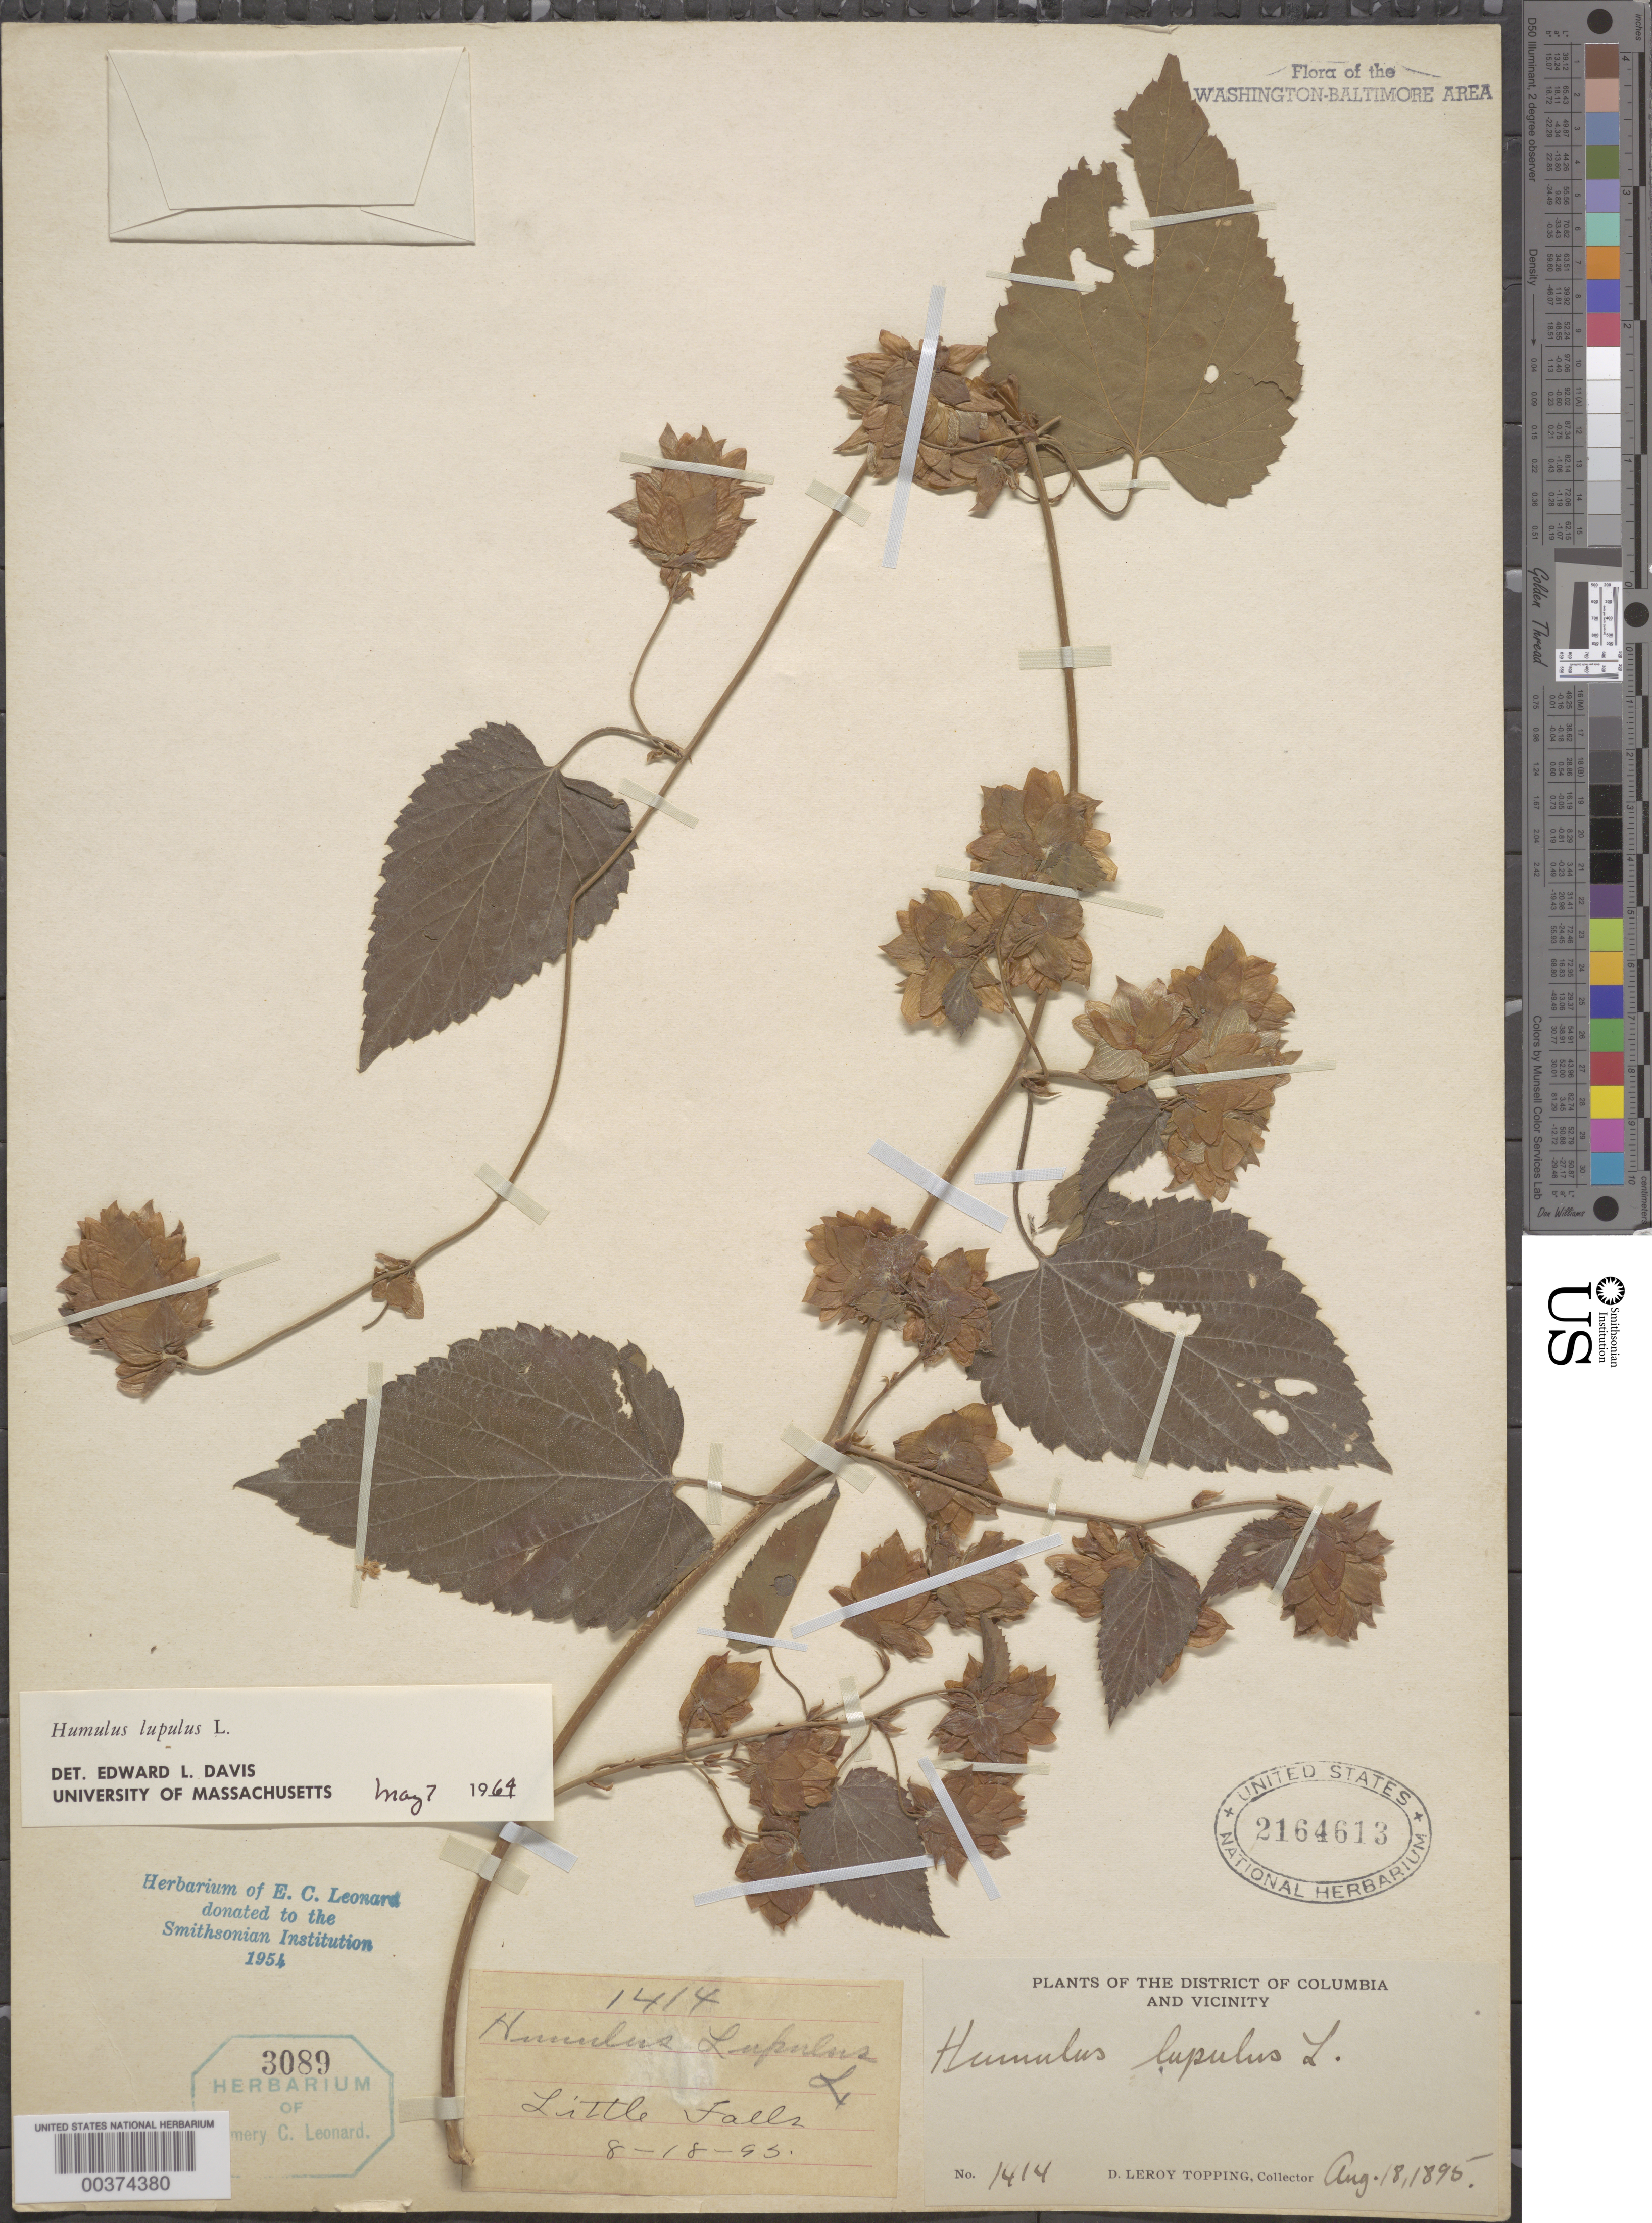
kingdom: Plantae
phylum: Tracheophyta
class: Magnoliopsida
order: Rosales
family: Cannabaceae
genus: Humulus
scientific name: Humulus lupulus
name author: L.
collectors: D. L. Topping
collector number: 1414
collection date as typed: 18 Aug 1895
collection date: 1895-08-18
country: United States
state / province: Maryland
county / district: Montgomery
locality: Little Falls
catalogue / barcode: US 2164613